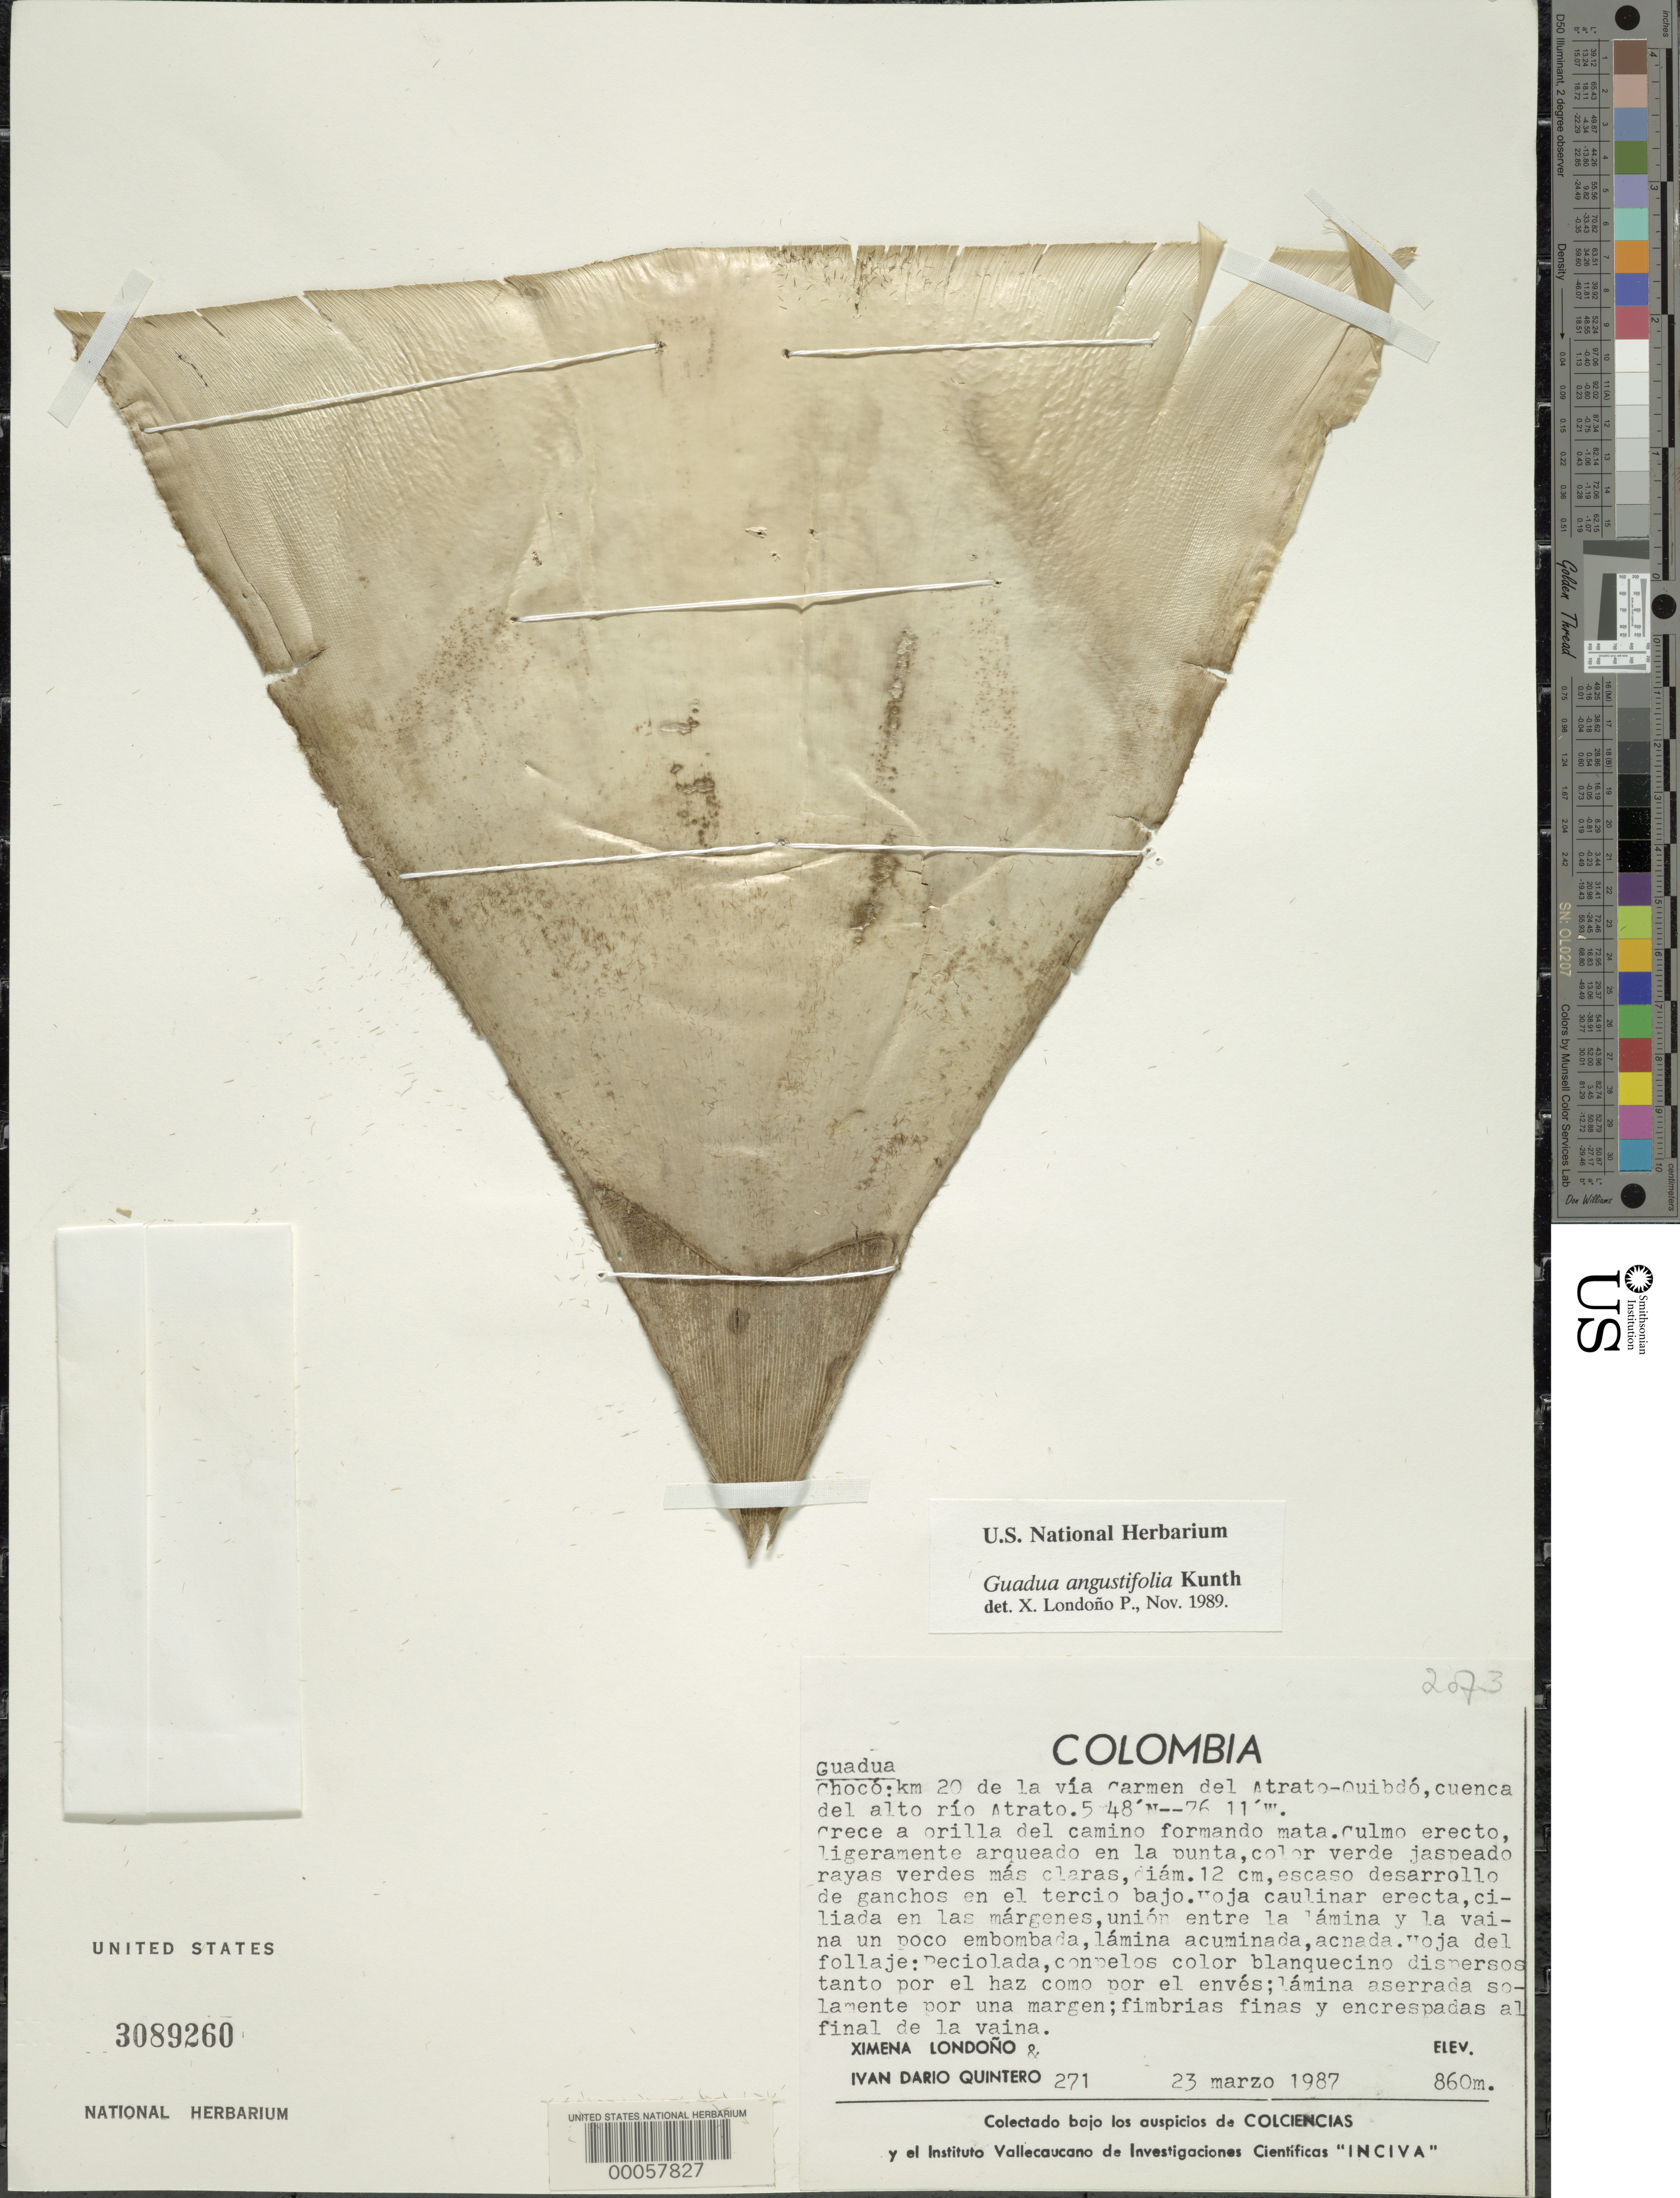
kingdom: Plantae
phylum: Tracheophyta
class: Liliopsida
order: Poales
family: Poaceae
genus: Guadua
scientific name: Guadua angustifolia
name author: Kunth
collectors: X. Londoño & I. Quintero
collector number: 271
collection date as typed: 23 Mar 1987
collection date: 1987-03-23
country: Colombia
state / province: Chocó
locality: Km 20 of the Carmen del Atrato-Quido road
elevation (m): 860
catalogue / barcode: US 3089260